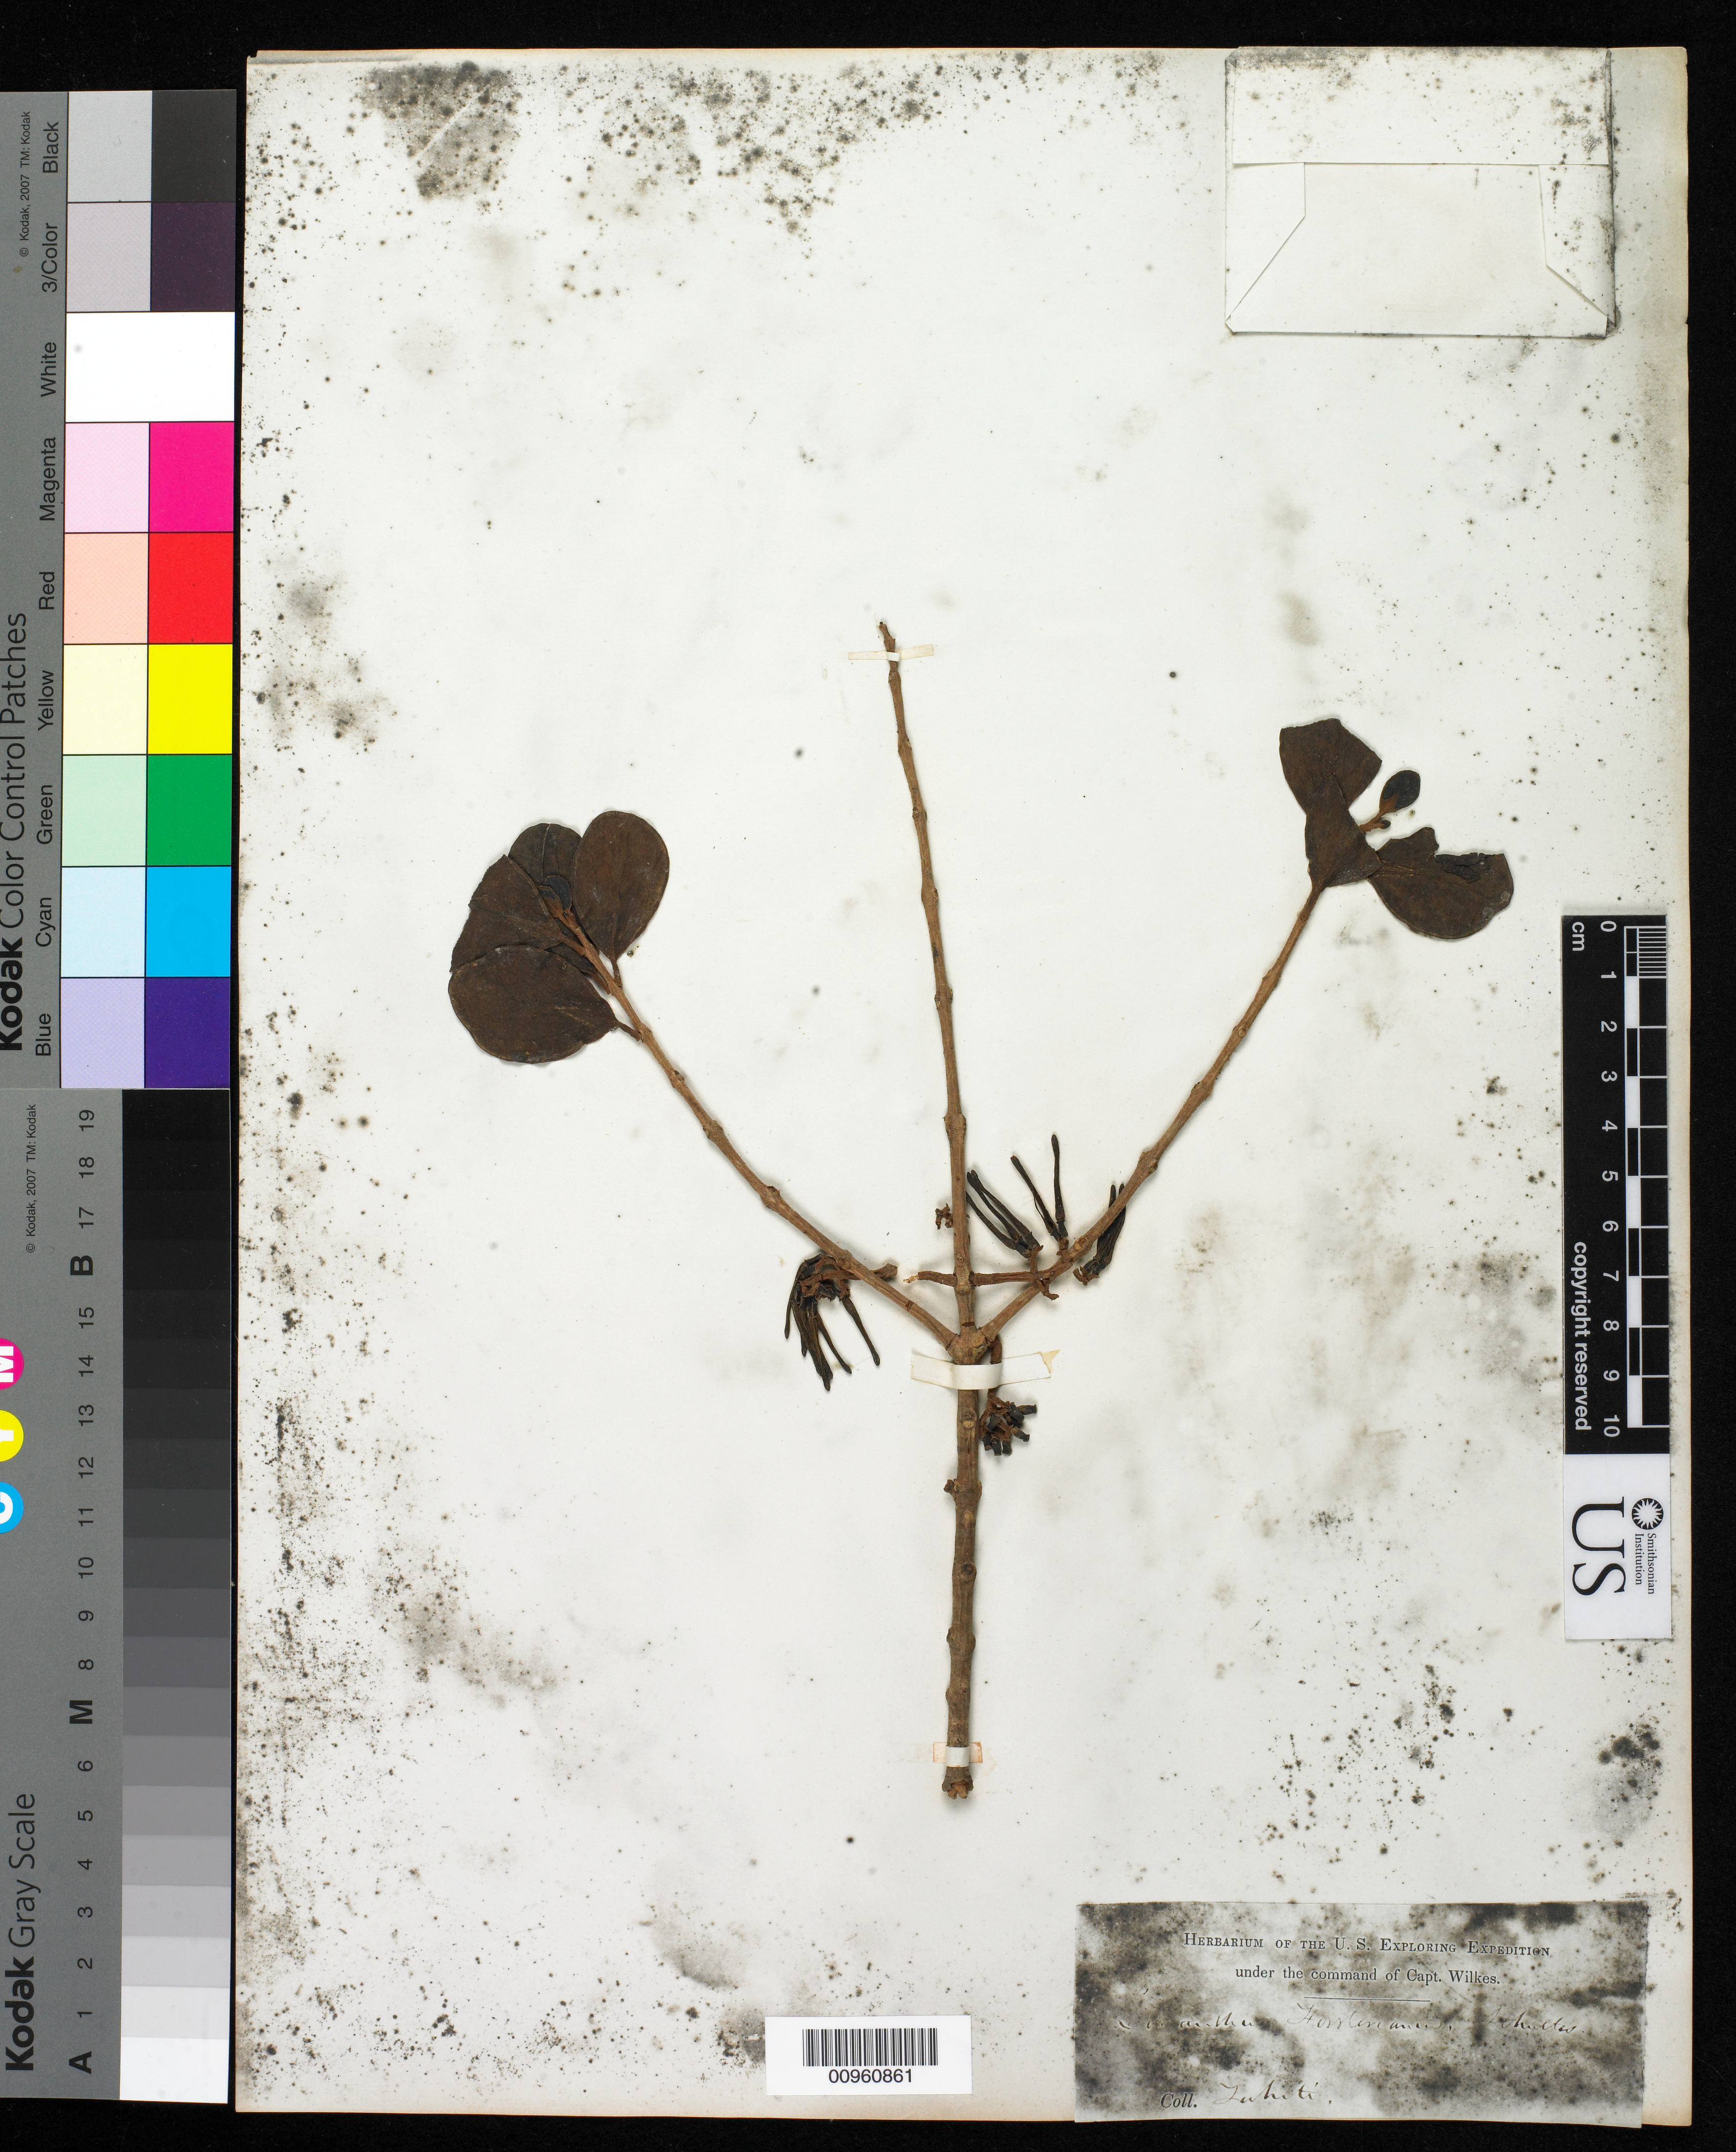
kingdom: Plantae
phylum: Tracheophyta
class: Magnoliopsida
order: Santalales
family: Loranthaceae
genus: Decaisnina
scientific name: Decaisnina forsteriana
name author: (Schult. & Schult. f.) Barlow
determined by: Strong, Mark T., (BOT), Smithsonian Institution - National Museum of Natural History (UNITED STATES)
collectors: Wilkes Explor. Exped.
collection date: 1838/1842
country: French Polynesia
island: Tahiti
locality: Tahiti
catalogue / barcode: US 98766